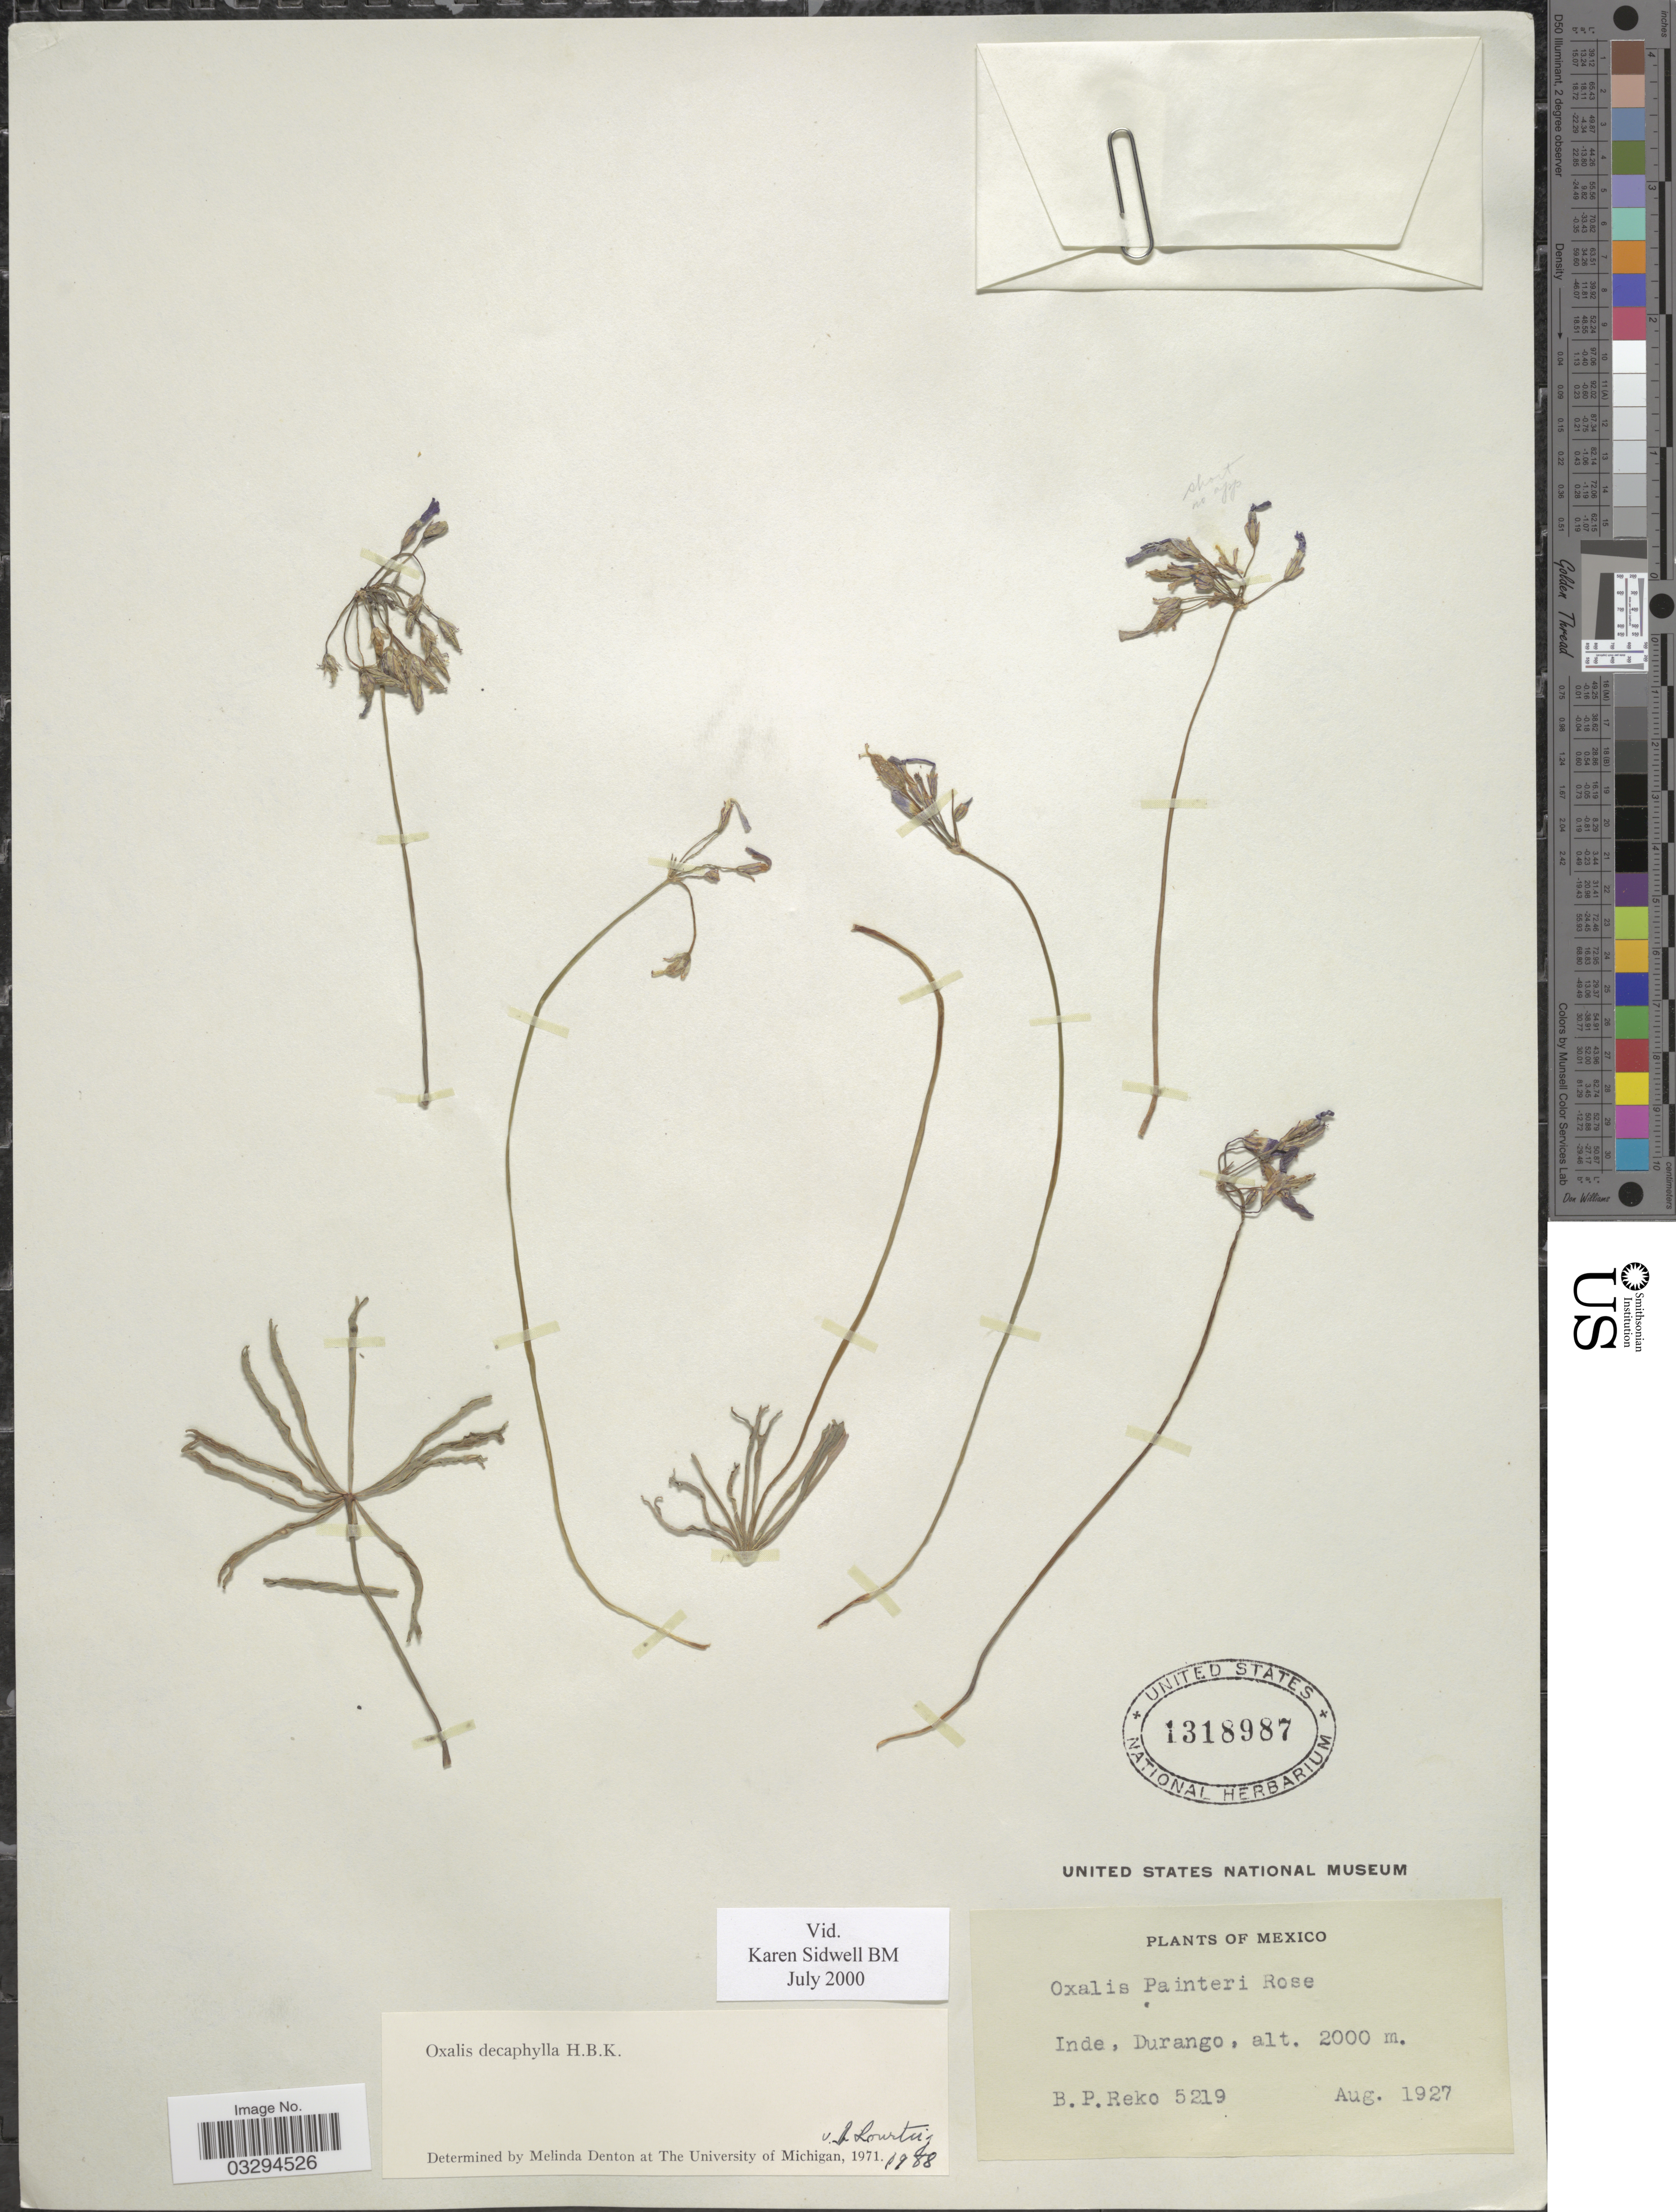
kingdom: Plantae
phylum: Tracheophyta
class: Magnoliopsida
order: Oxalidales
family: Oxalidaceae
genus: Oxalis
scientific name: Oxalis decaphylla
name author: Kunth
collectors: B. P. Reko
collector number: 5219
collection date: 1927-08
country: Mexico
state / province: Durango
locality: Inde.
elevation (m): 2000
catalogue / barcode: US 1318987